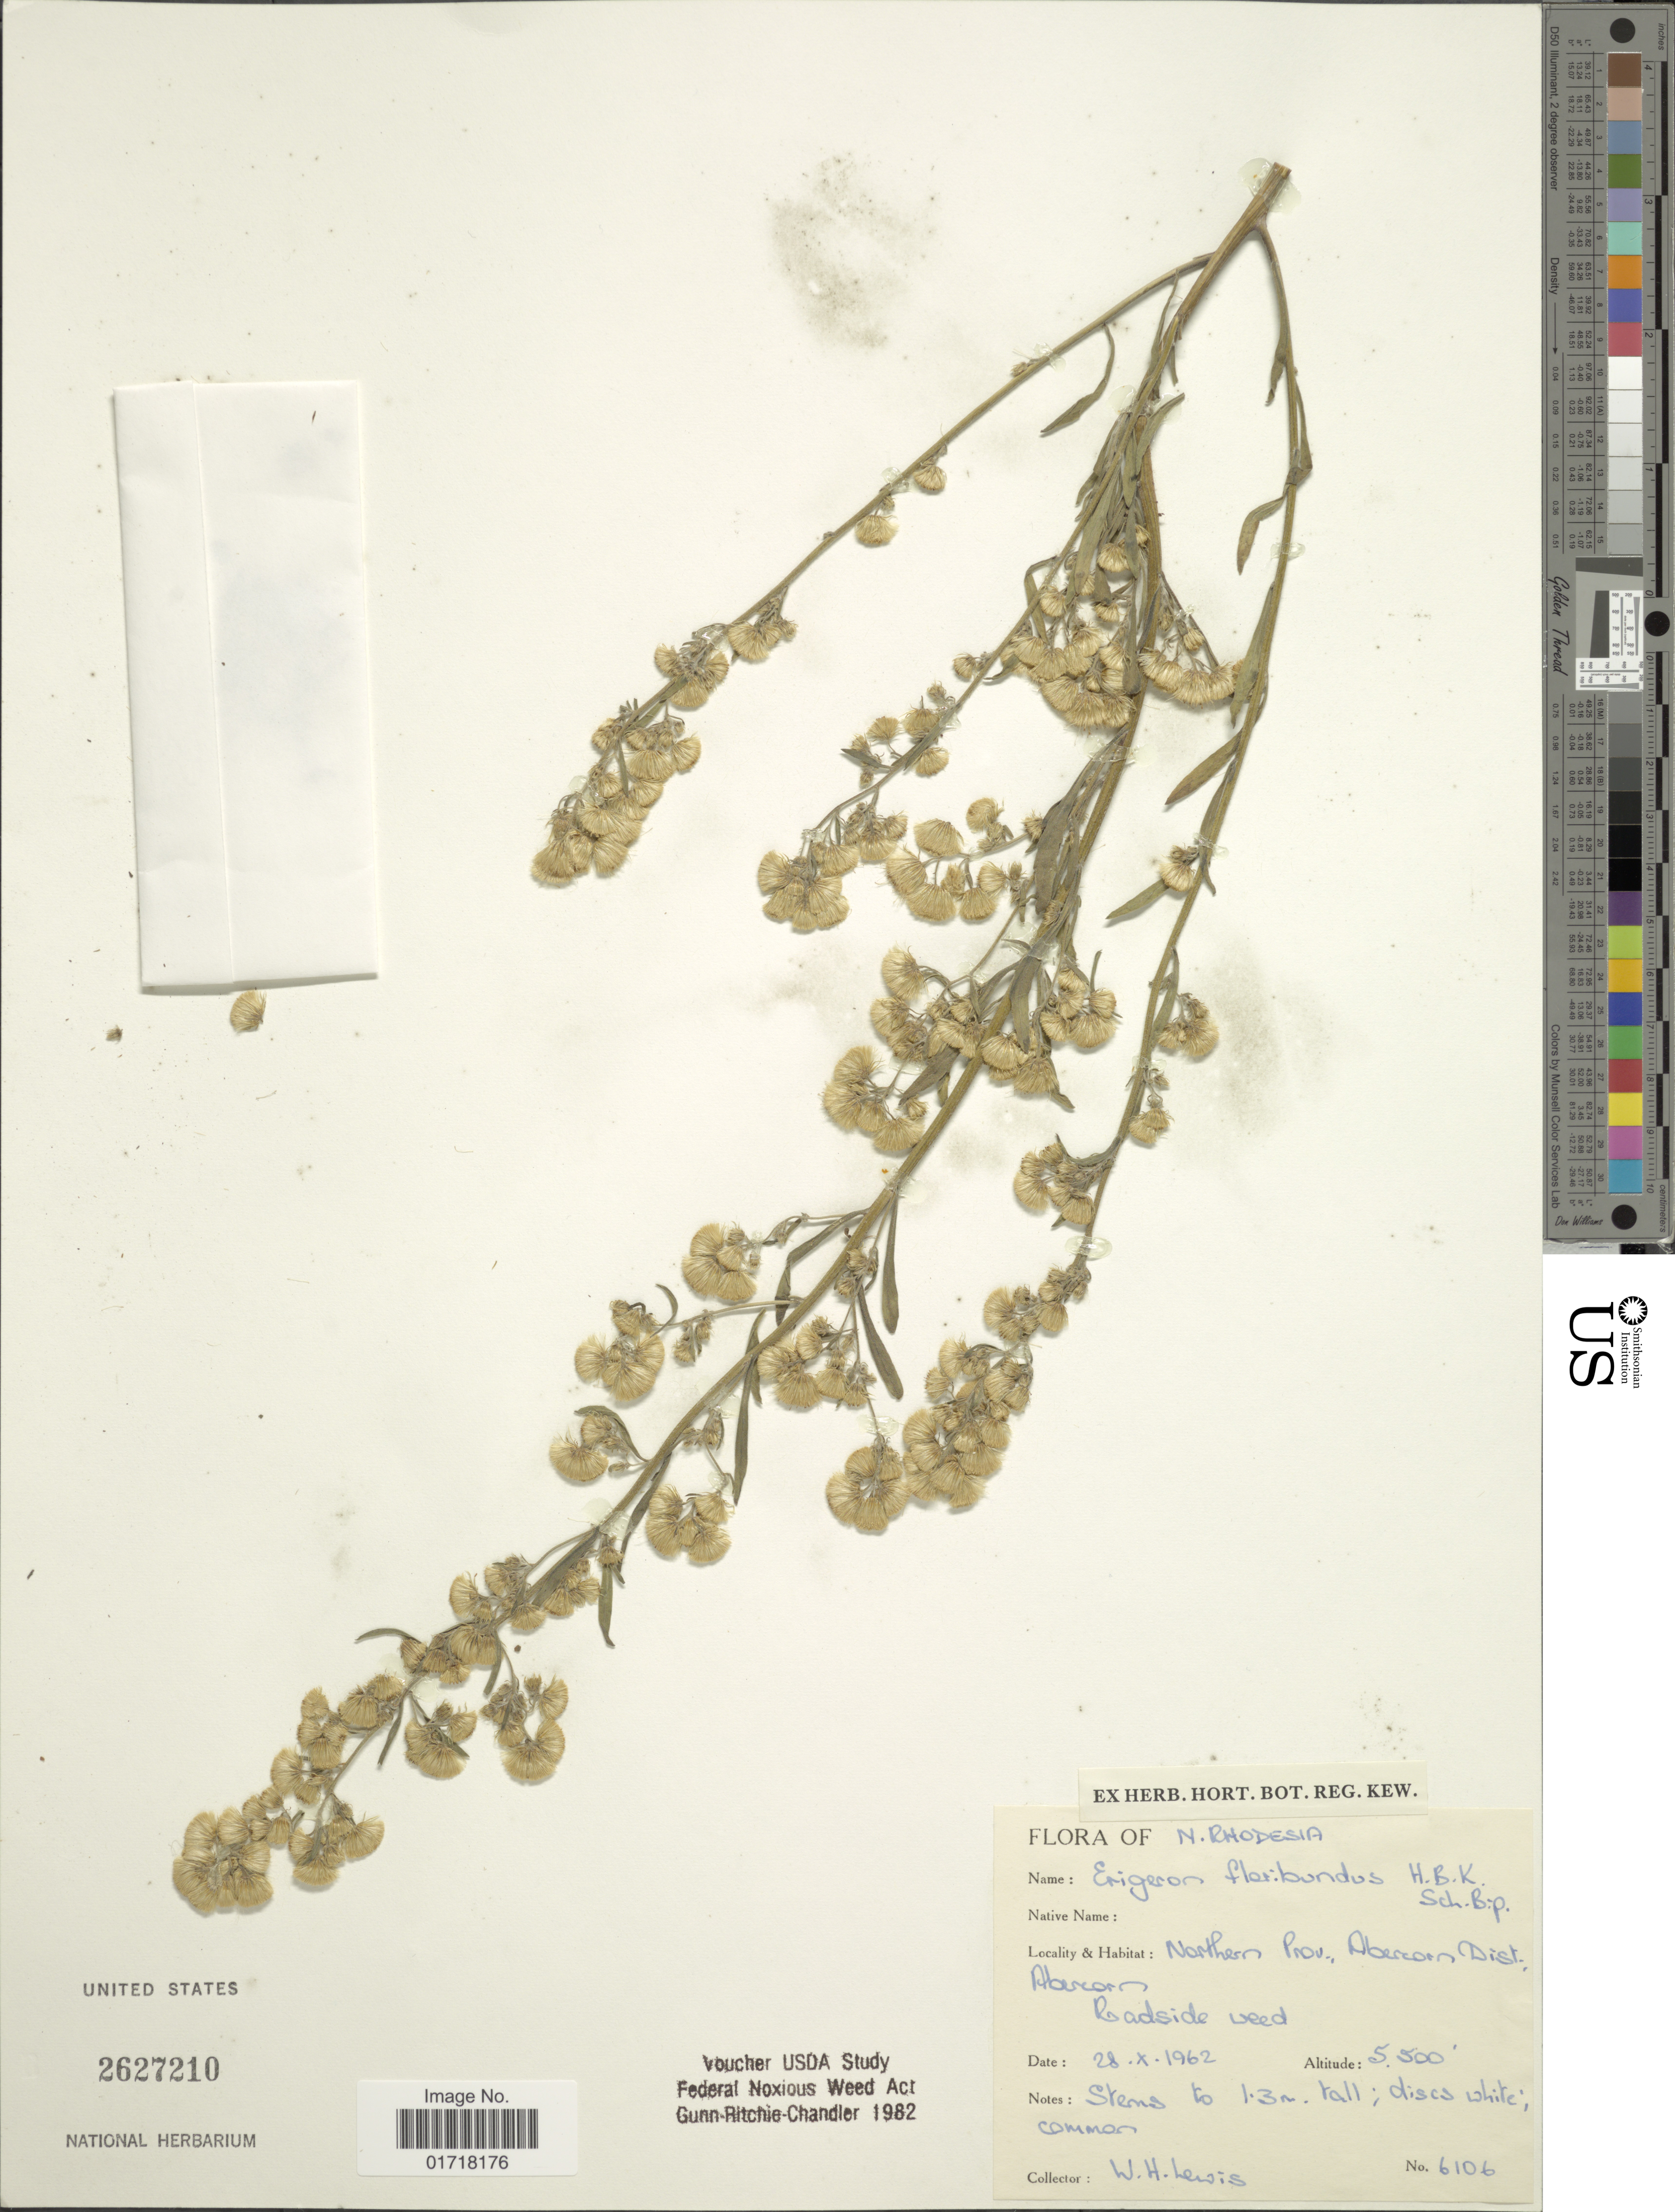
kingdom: Plantae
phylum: Tracheophyta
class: Magnoliopsida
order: Asterales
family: Asteraceae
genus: Conyza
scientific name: Conyza floribunda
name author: Kunth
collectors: W. H. Lewis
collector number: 6106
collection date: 1962-10-28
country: Zambia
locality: N. Rhodesia, Northern Prov., Abercorn Dist., Abercorn, Roadside weed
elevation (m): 1676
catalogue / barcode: US 2627210